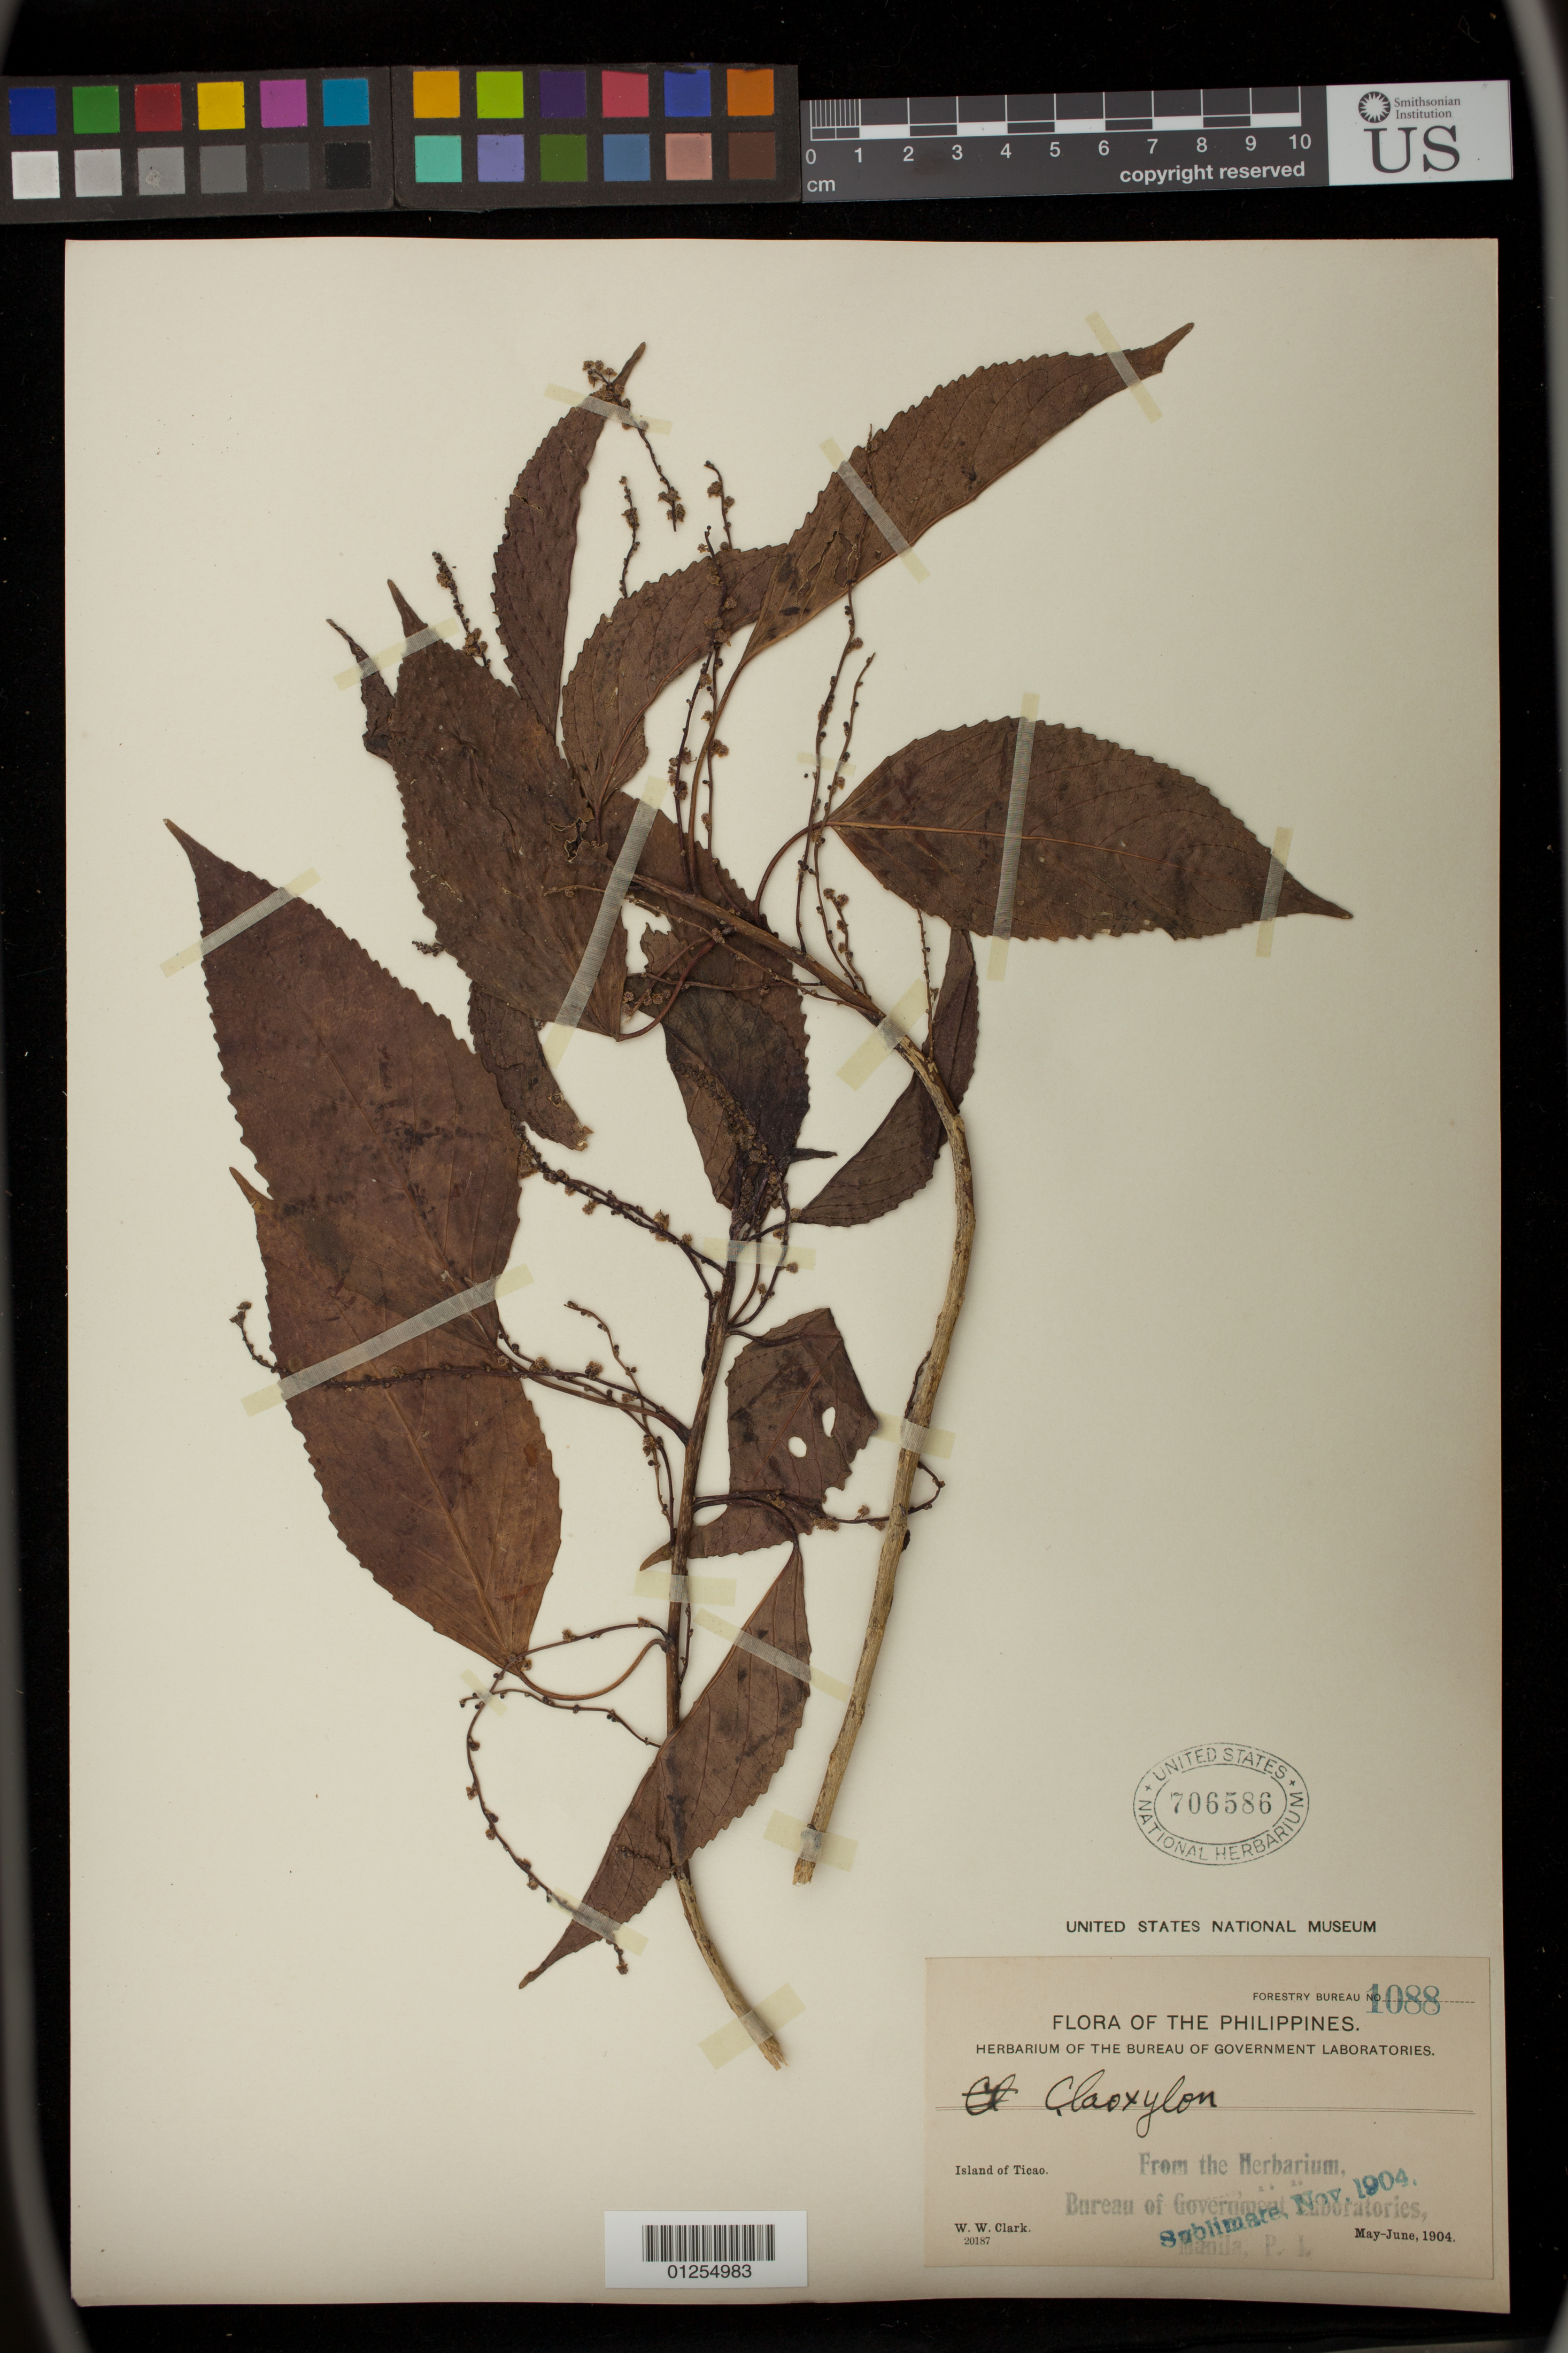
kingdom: Plantae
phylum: Tracheophyta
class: Magnoliopsida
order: Malpighiales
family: Euphorbiaceae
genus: Claoxylon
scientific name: Claoxylon sp.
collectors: W. W. Clark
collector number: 1088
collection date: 1904-05/1904-06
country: Philippines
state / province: Bicol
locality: Island of Ticao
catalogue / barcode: US 706586